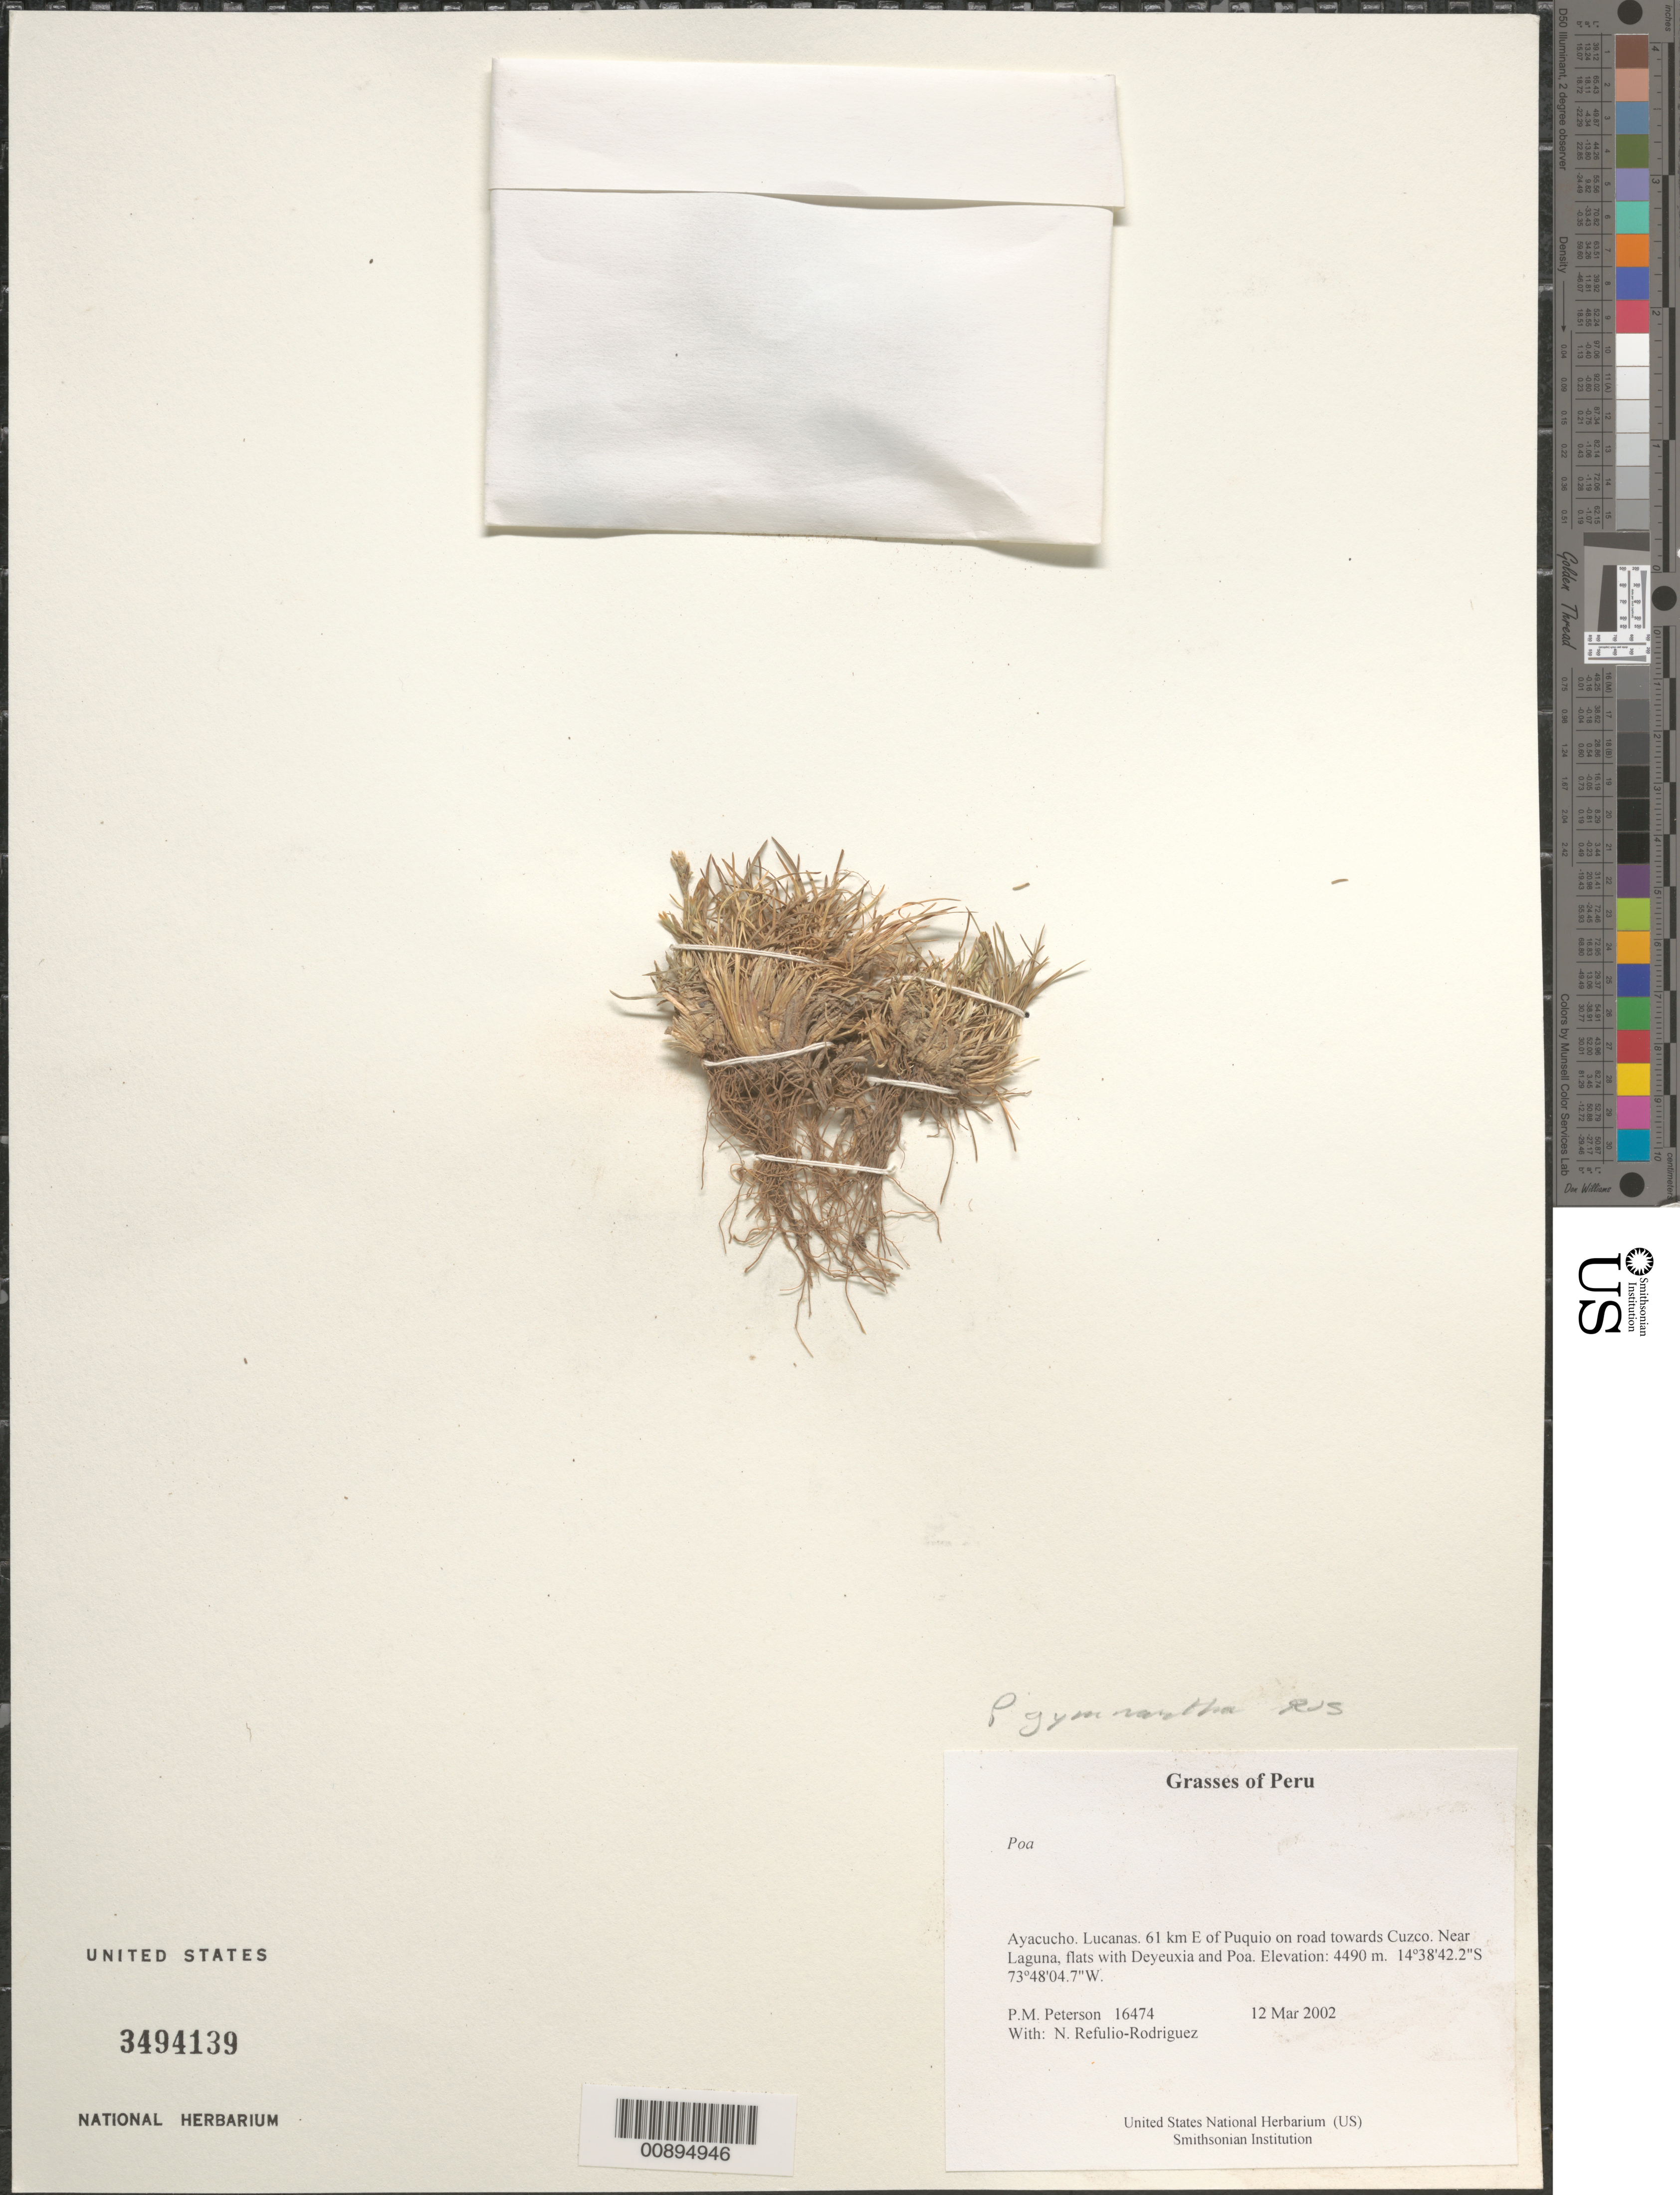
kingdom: Plantae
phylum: Tracheophyta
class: Liliopsida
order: Poales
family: Poaceae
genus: Poa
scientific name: Poa gymnantha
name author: Pilg.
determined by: Soreng, Robert J., Research Associate (BOT), Smithsonian Institution - National Museum of Natural History (UNITED STATES)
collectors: P. M. Peterson & N. Refulio-Rodríguez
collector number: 16474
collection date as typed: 12 Mar 2002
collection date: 2002-03-12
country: Peru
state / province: Ayacucho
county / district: Lucanas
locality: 61 km E of Puquio on road towards Cuzco. Near Laguna, flats with Deyeuxia and Poa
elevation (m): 4490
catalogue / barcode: US 3494139